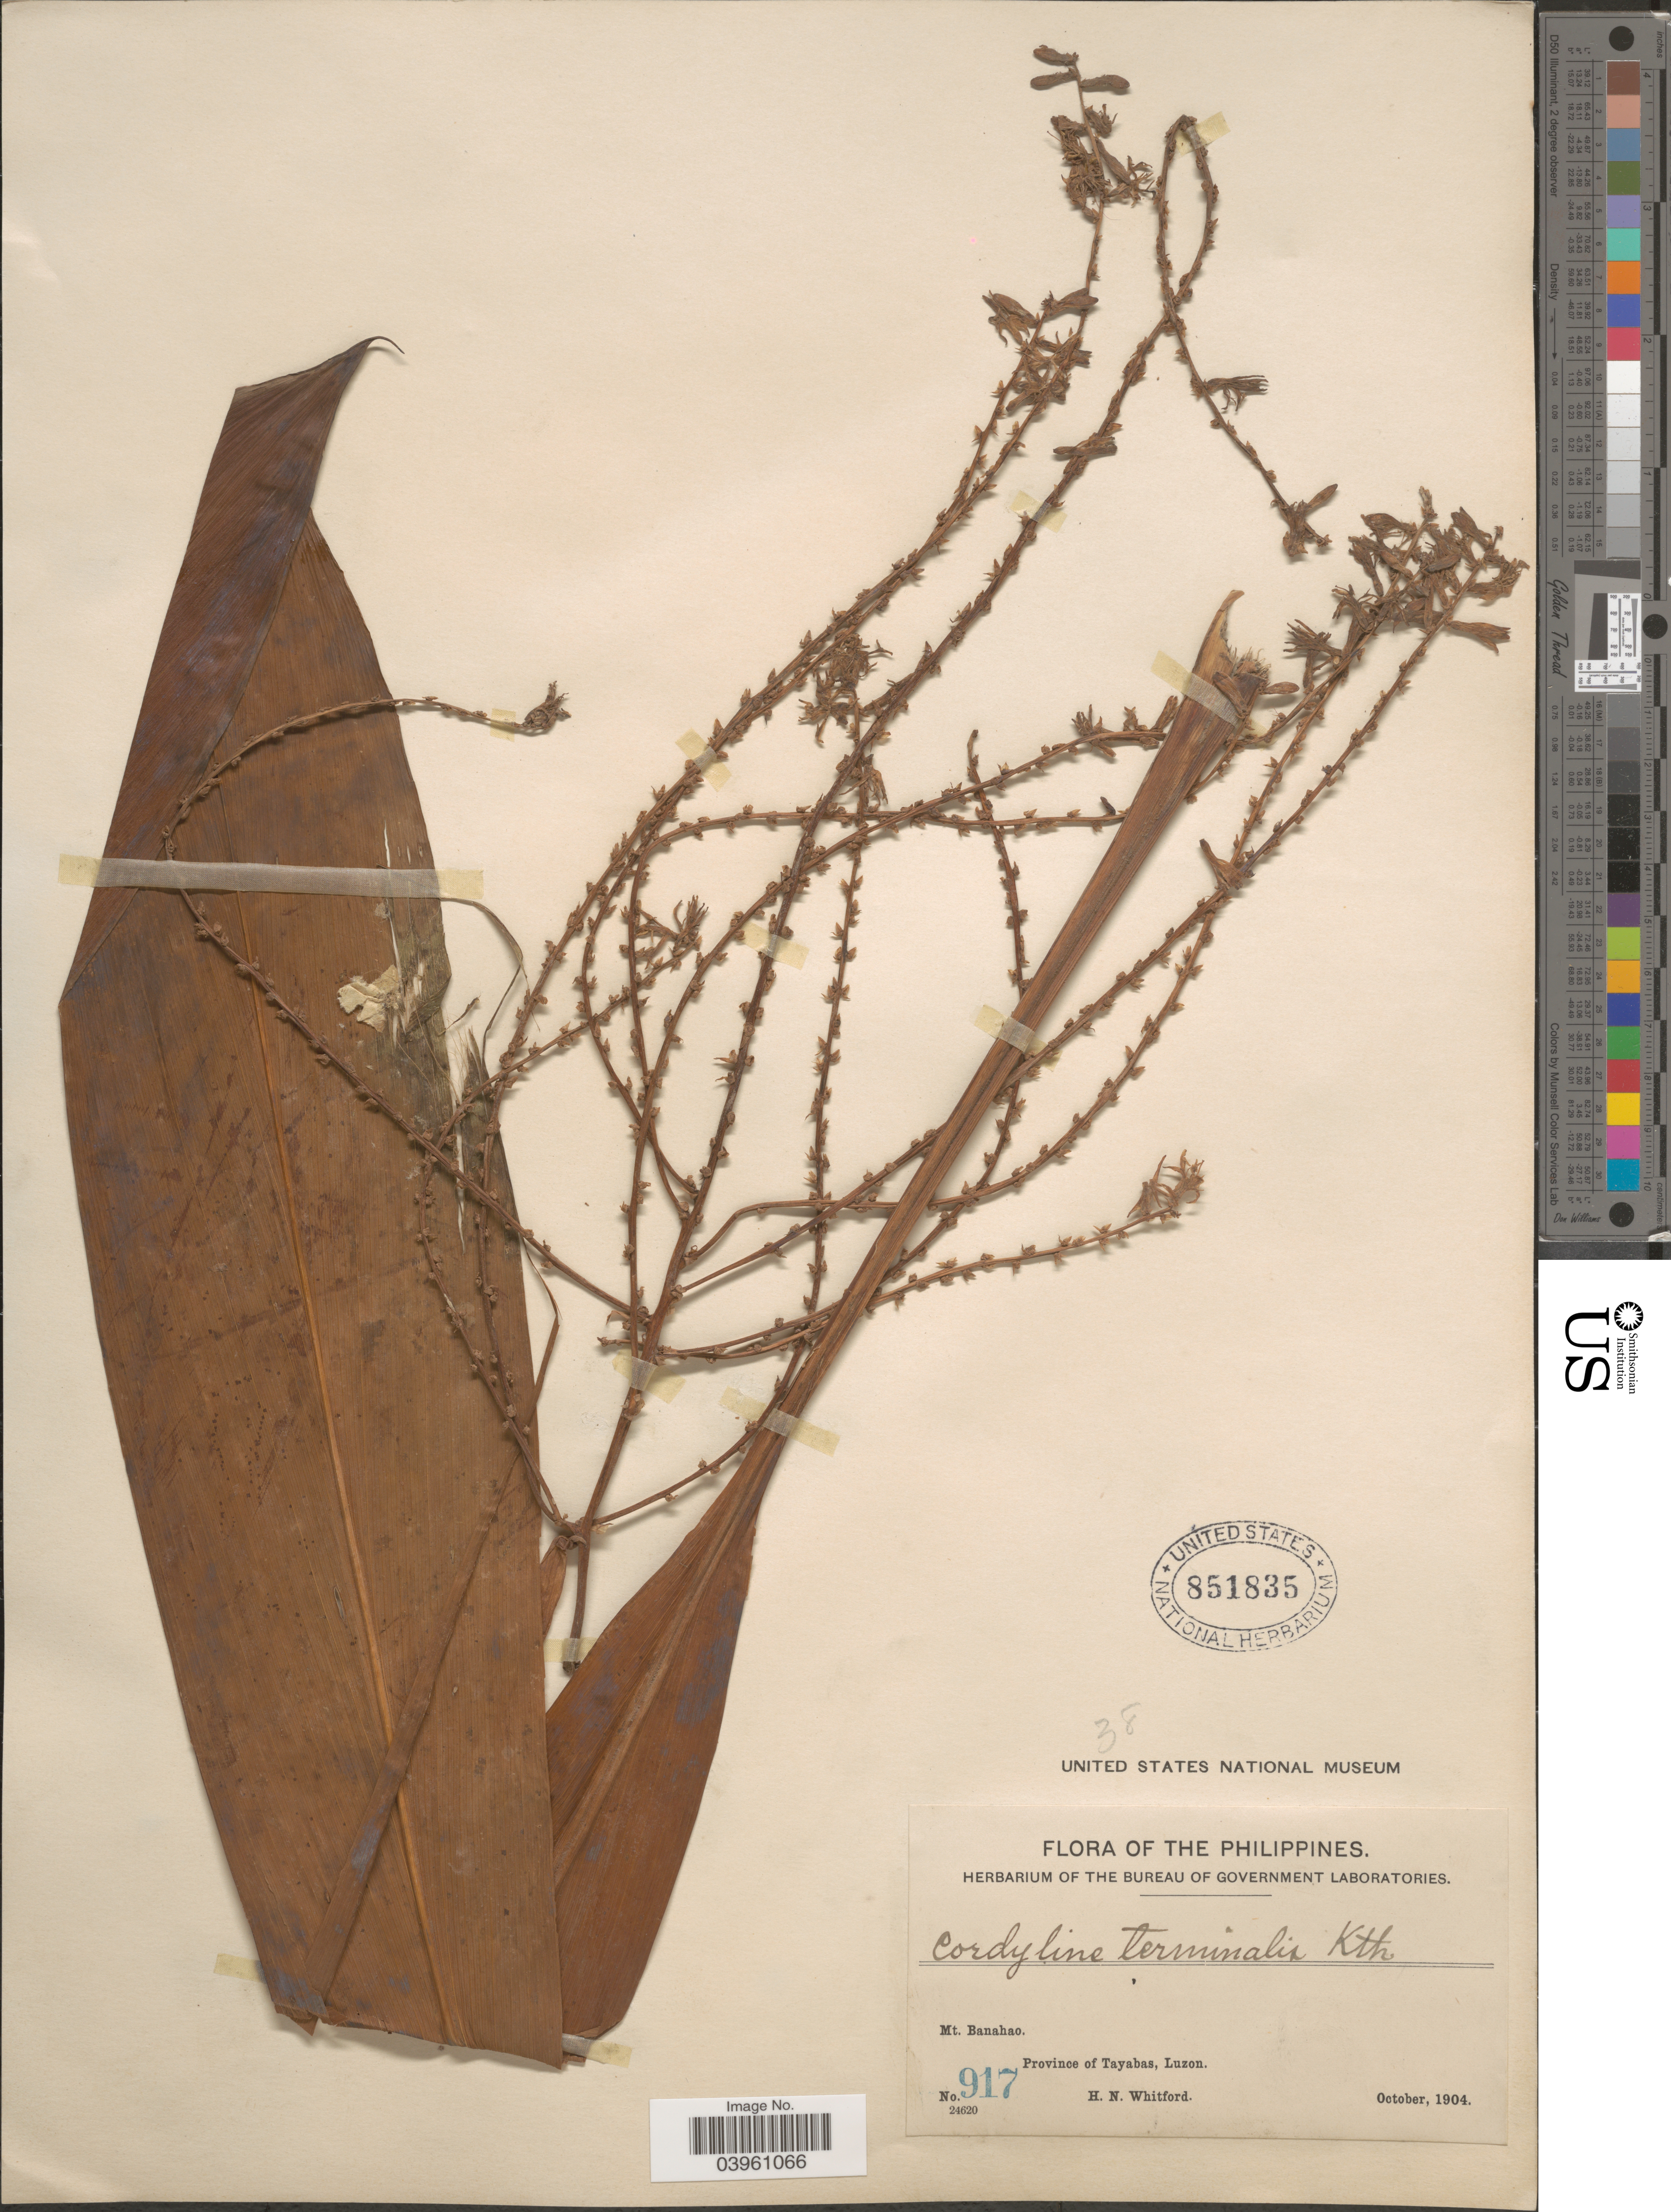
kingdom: Plantae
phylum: Tracheophyta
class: Liliopsida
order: Asparagales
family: Asparagaceae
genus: Taetsia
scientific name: Taetsia terminalis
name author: W. Wight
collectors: H. N. Whitford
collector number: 917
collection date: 1904-10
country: Philippines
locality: Mt. Banahao. Province of Tayabas, Luzon.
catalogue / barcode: US 851835